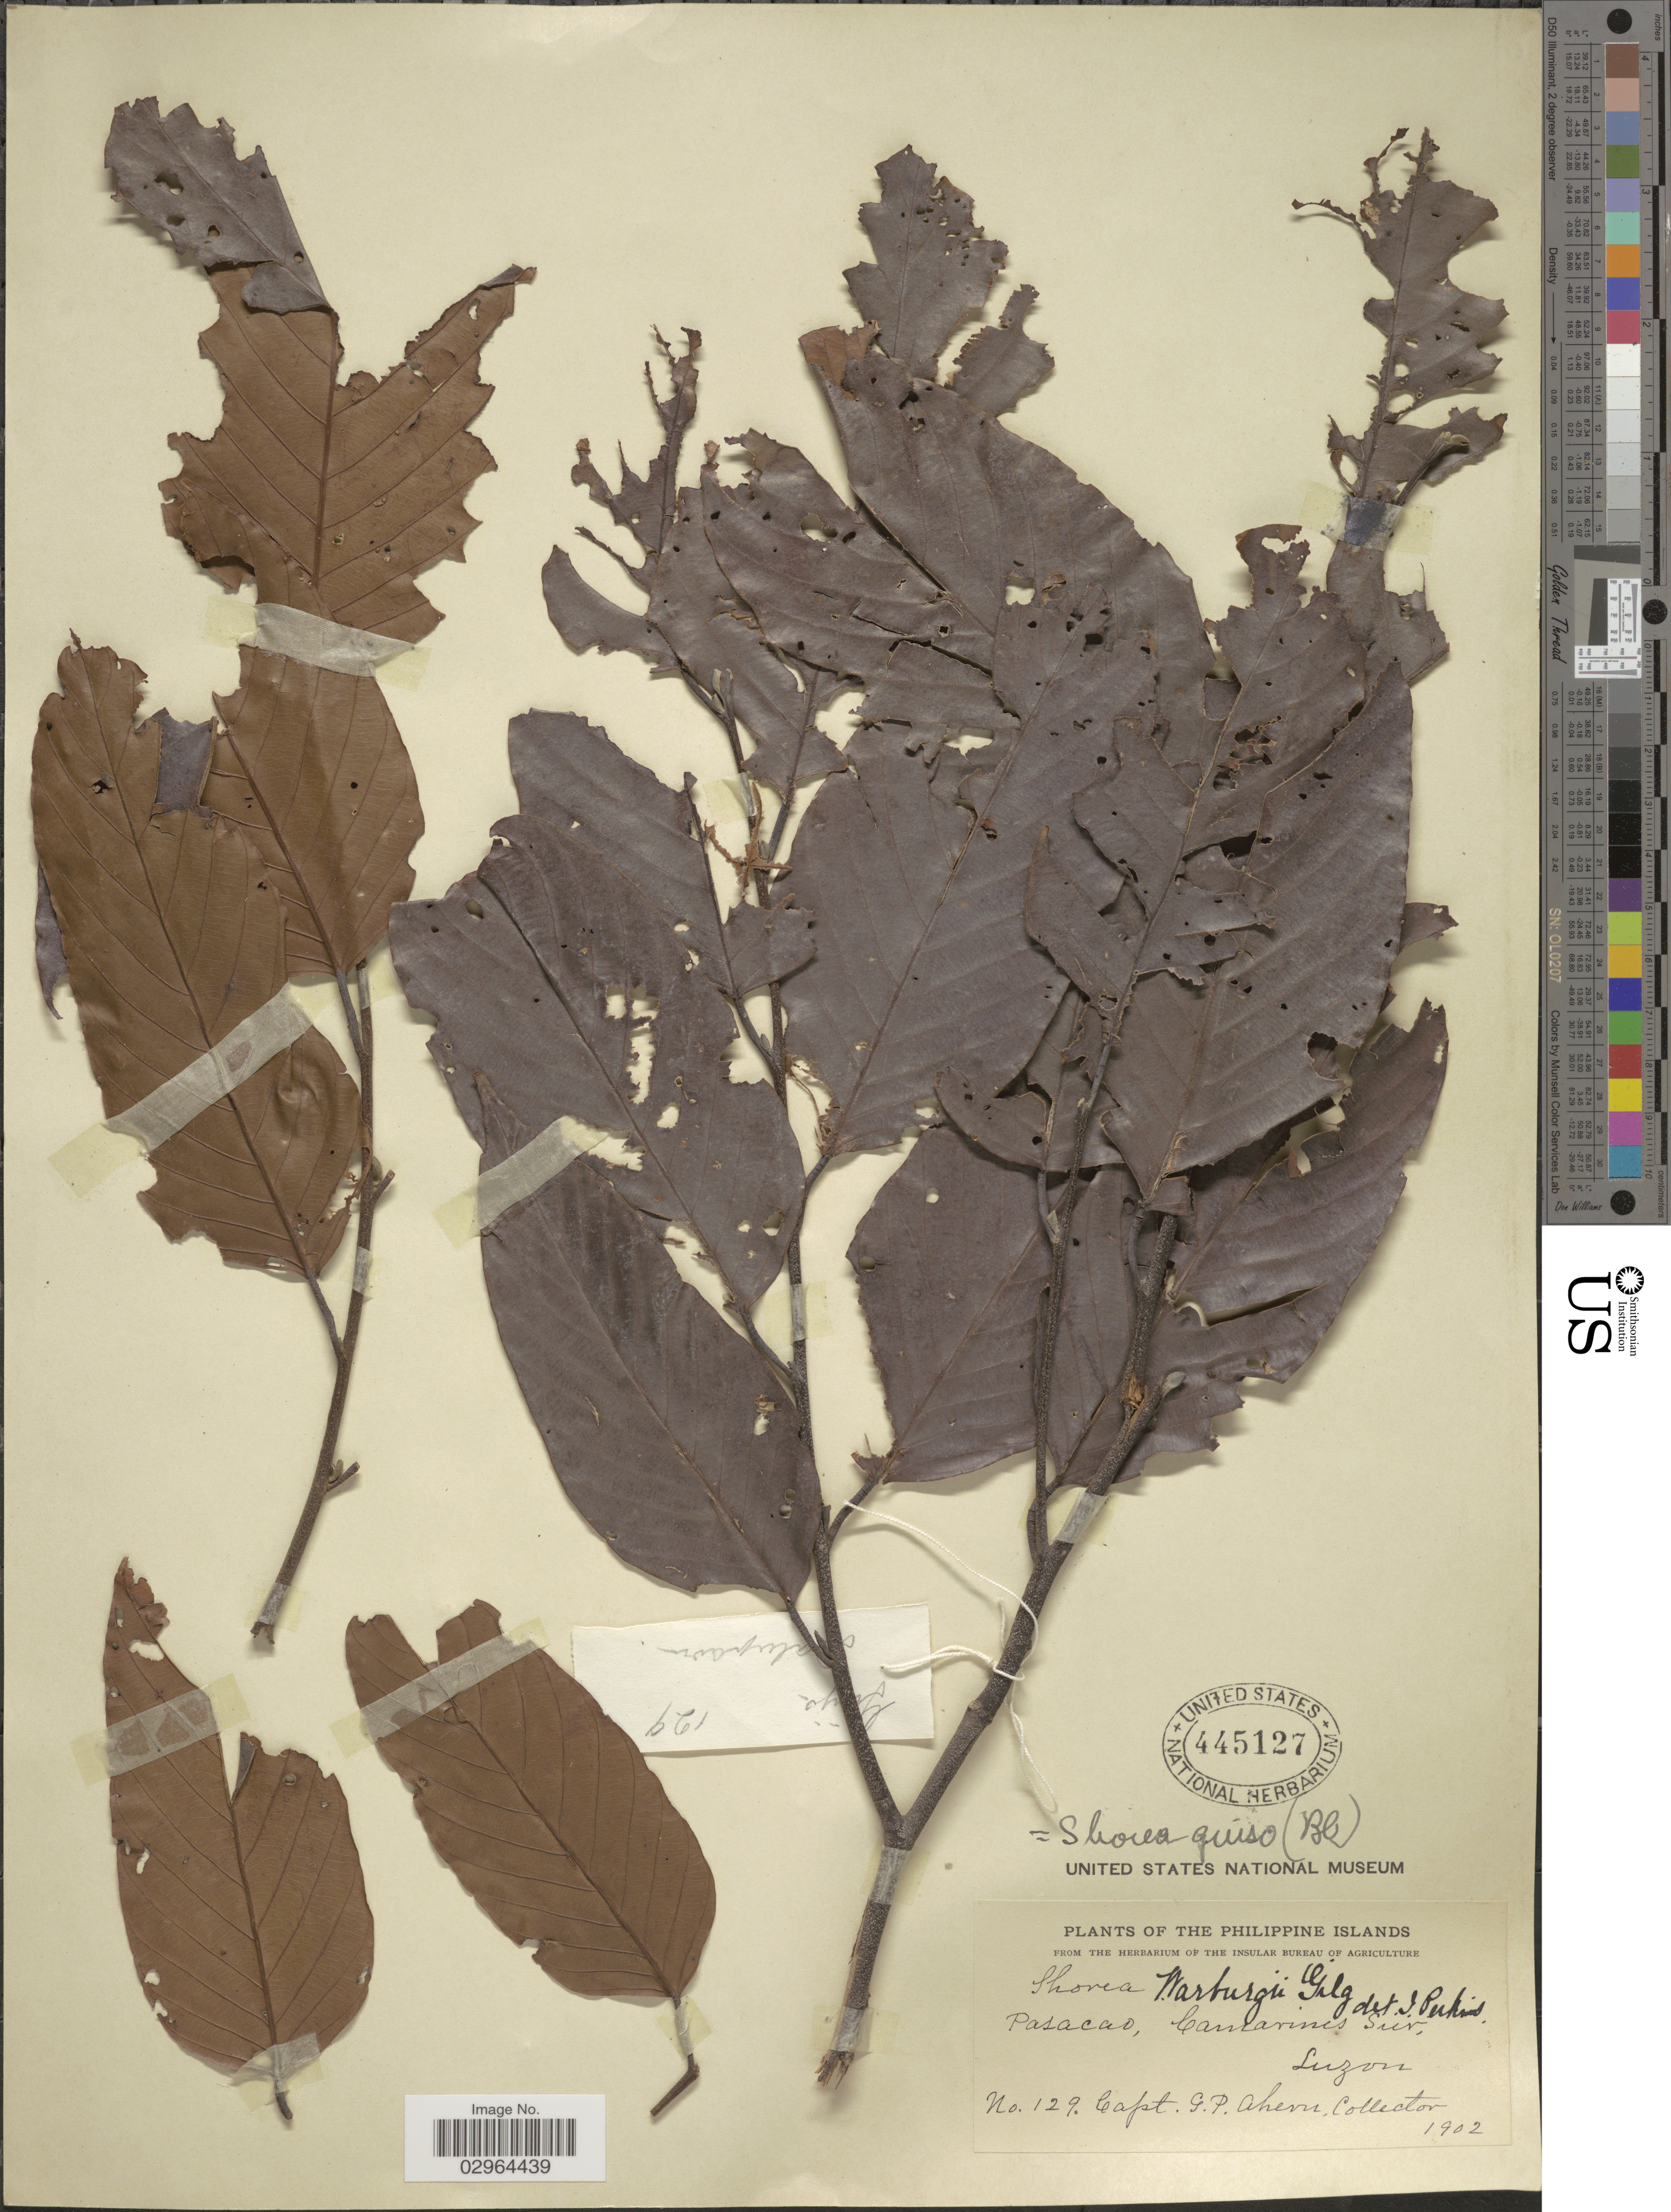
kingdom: Plantae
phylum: Tracheophyta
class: Magnoliopsida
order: Malvales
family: Dipterocarpaceae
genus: Shorea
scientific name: Shorea guiso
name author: (Blanco) Blume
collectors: G. Ahern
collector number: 129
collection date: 1902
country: Philippines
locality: Pasacao, Camarines Sur, Luzon.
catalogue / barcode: US 445127